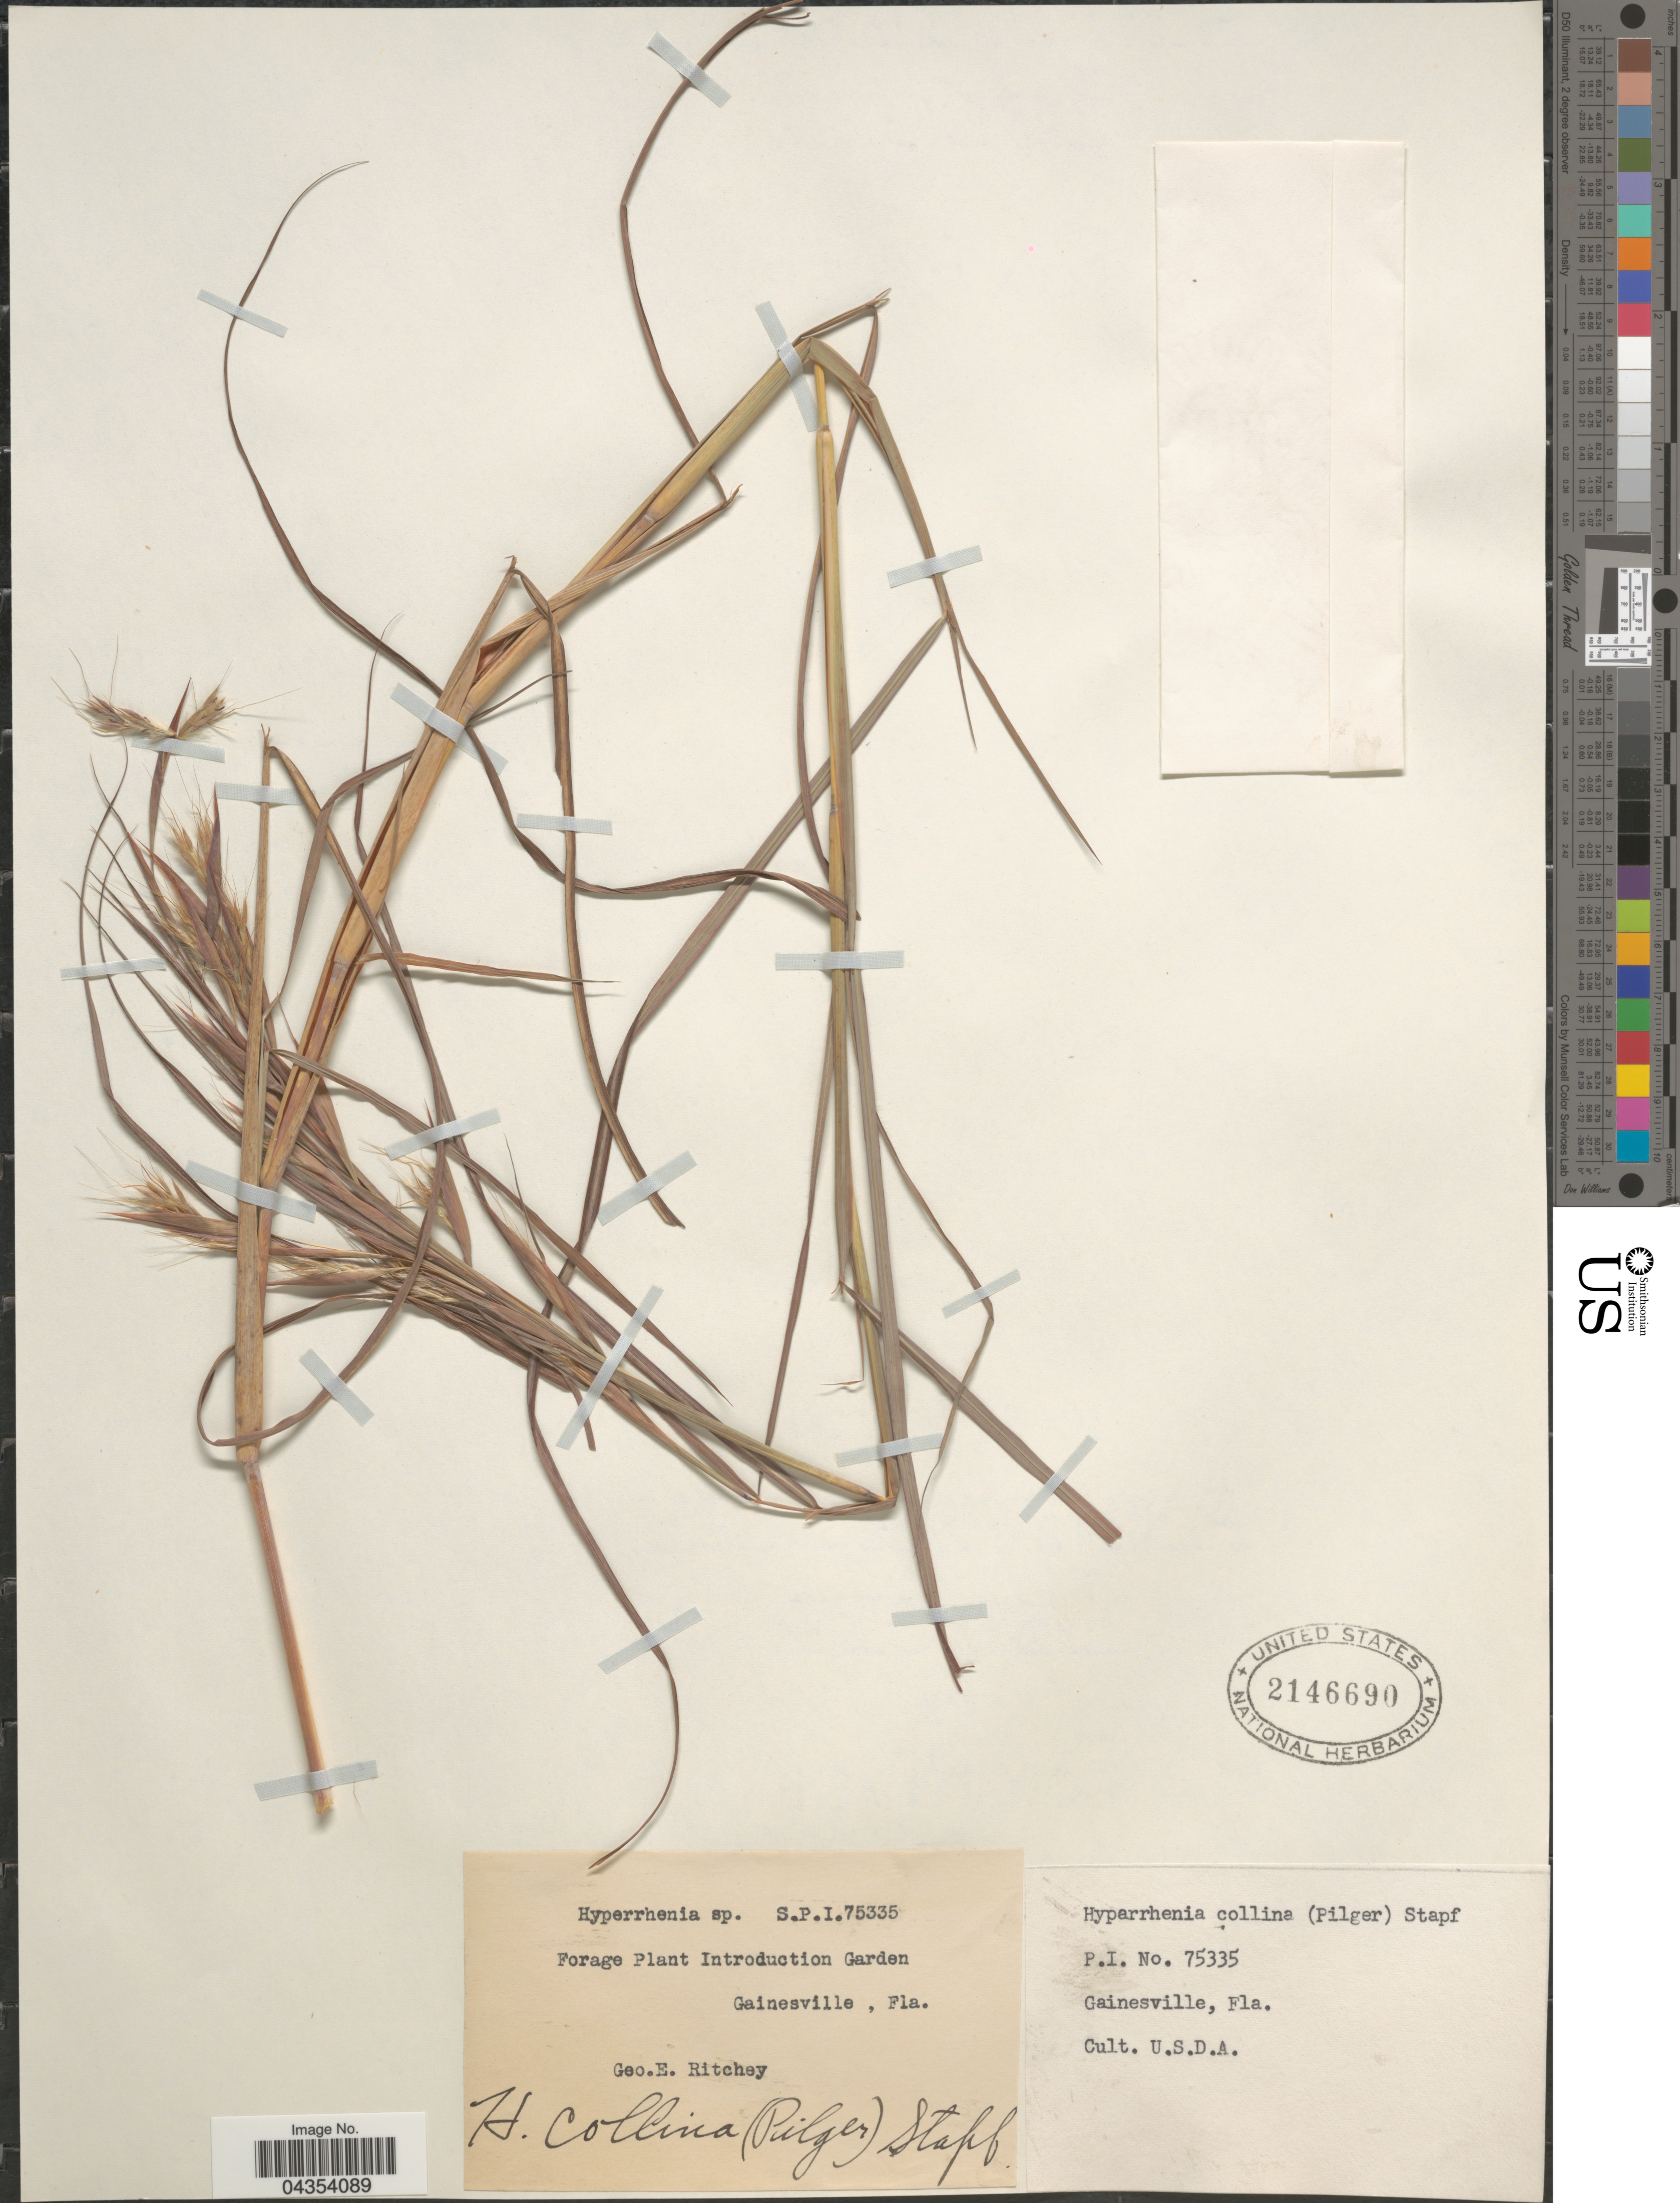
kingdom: Plantae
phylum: Tracheophyta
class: Liliopsida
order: Poales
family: Poaceae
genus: Hyparrhenia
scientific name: Hyparrhenia collina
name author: (Pilg.) Stapf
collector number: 75335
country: United States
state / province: Florida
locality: Gainesville. Cult. U.S.D.A.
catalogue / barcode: US 2146690